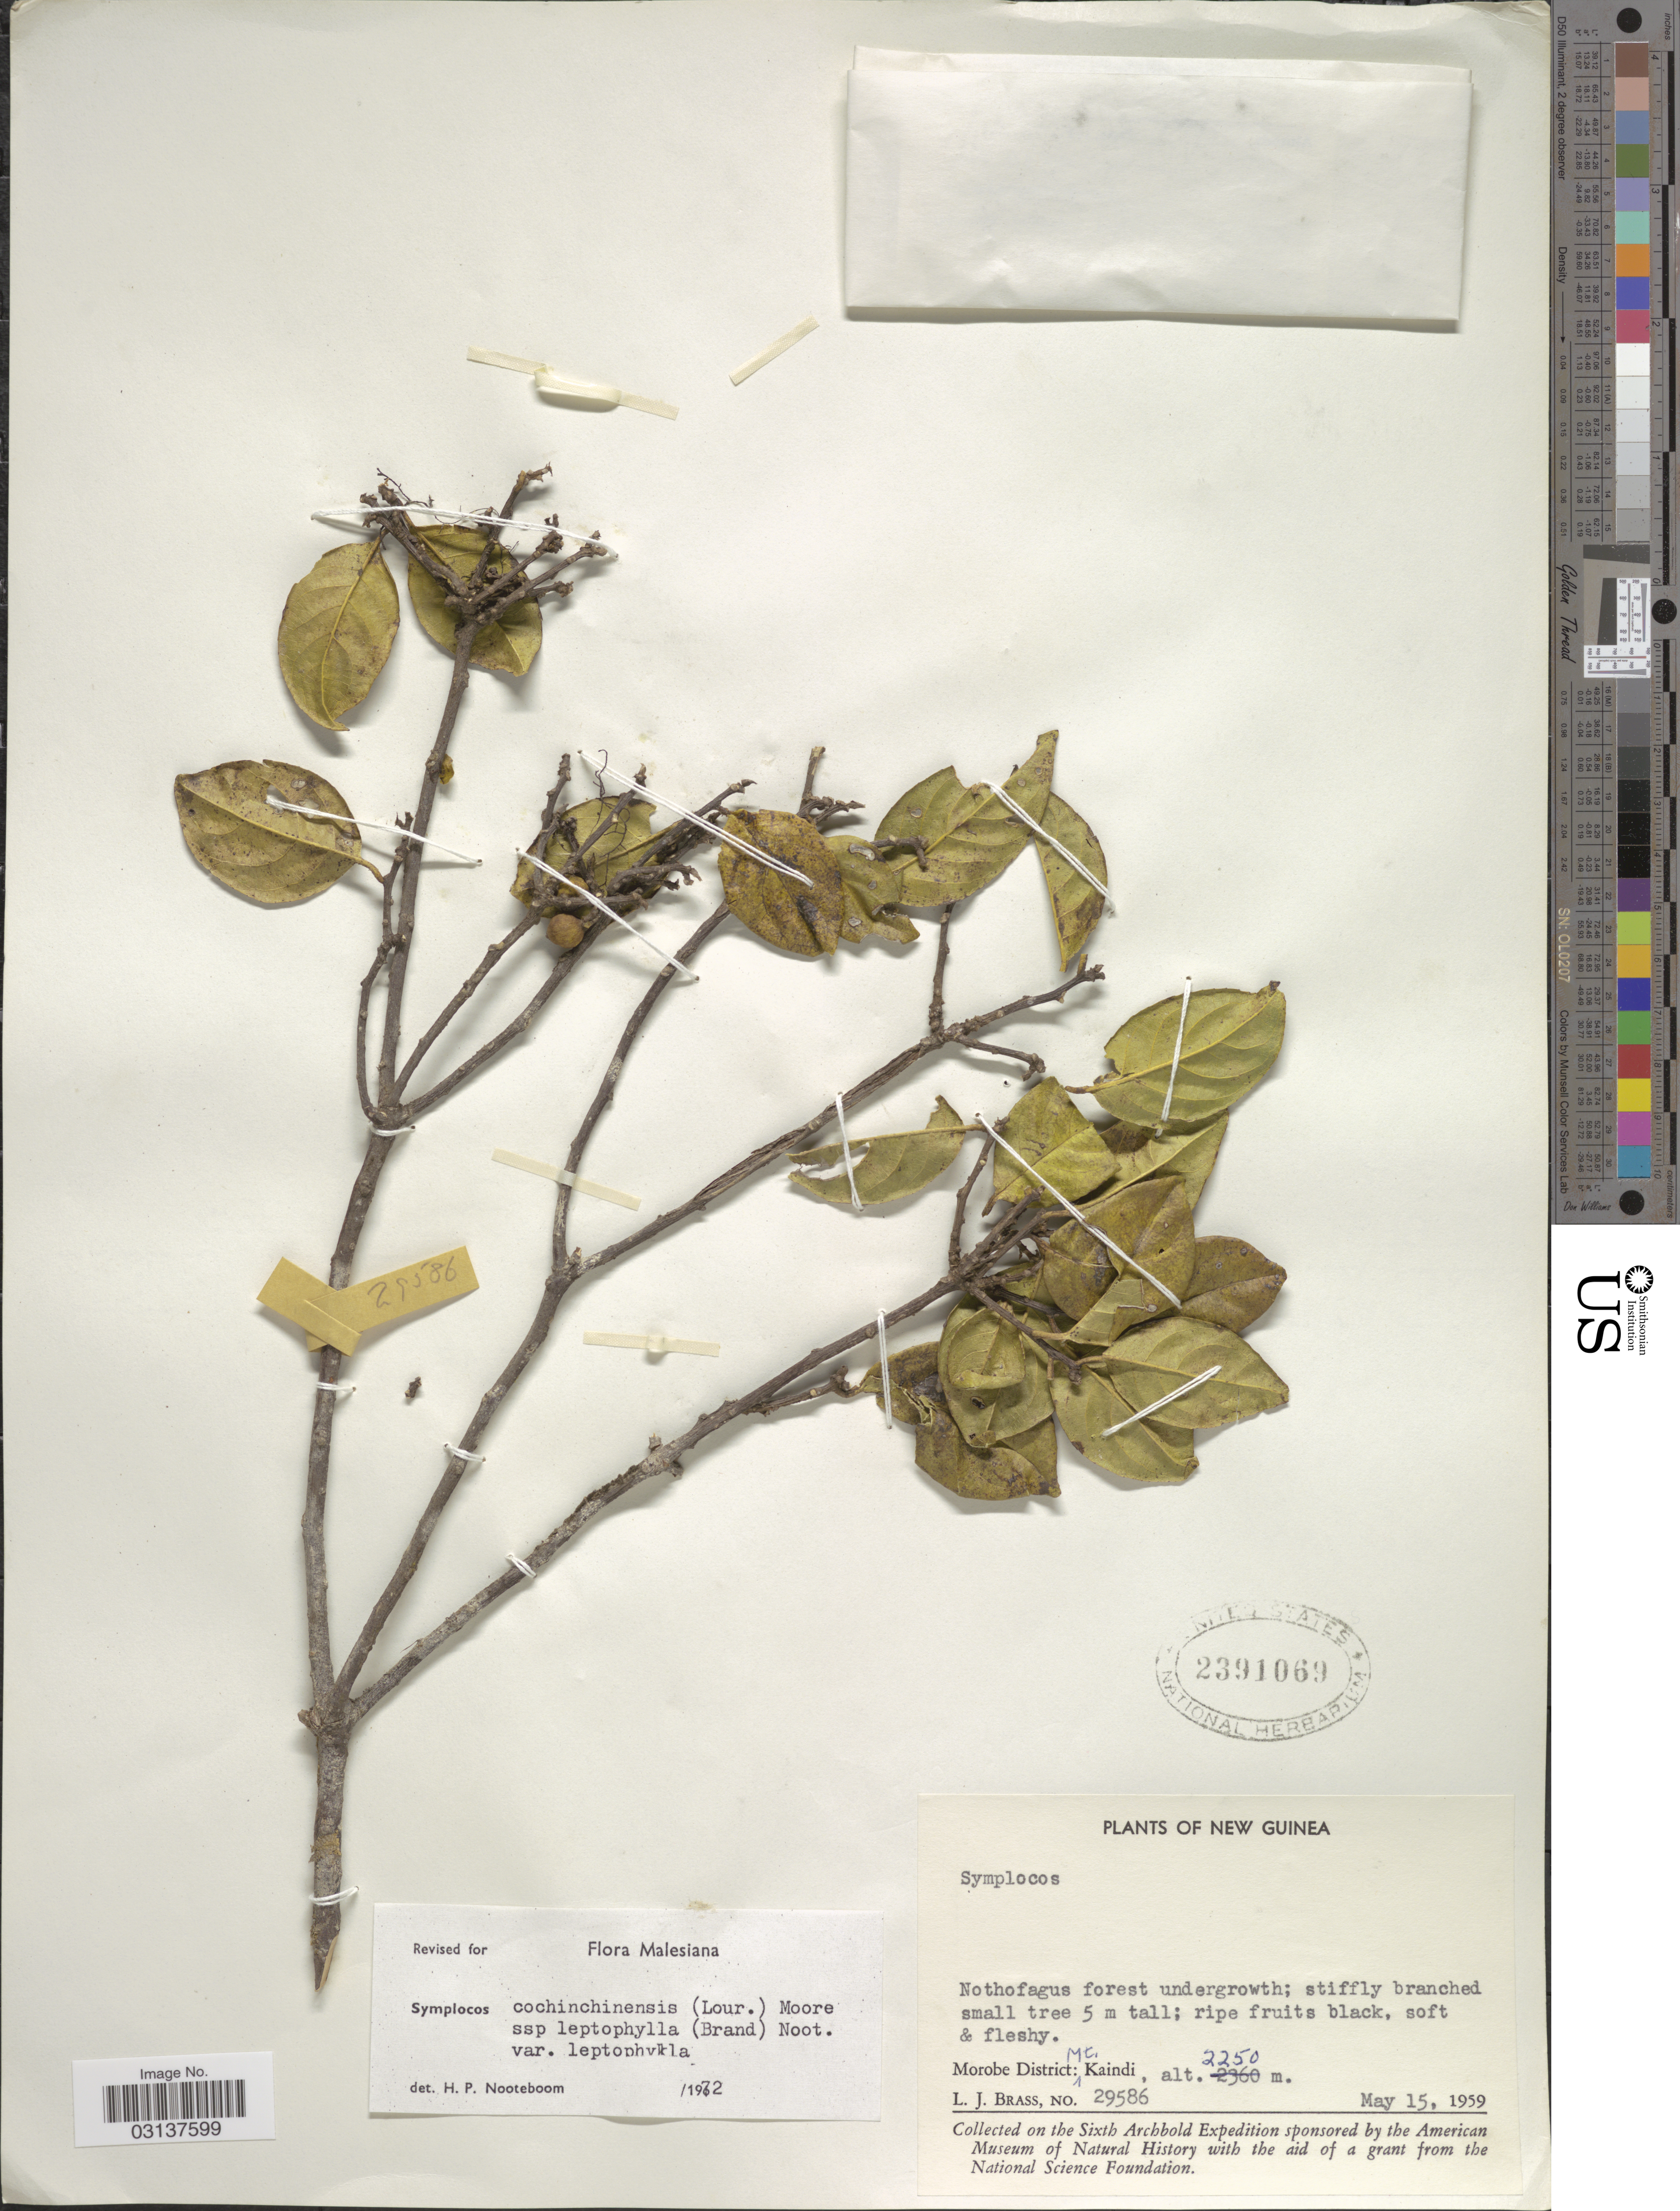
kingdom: Plantae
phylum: Tracheophyta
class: Magnoliopsida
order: Ericales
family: Symplocaceae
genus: Symplocos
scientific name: Symplocos cochinchinensis var. leptophylla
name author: (Brand) Noot.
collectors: L. J. Brass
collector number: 29586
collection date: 1959-05-15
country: Papua New Guinea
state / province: Morobe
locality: New Guinea, Morobe District: Mt. Kaindi.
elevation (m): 2250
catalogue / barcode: US 2391069